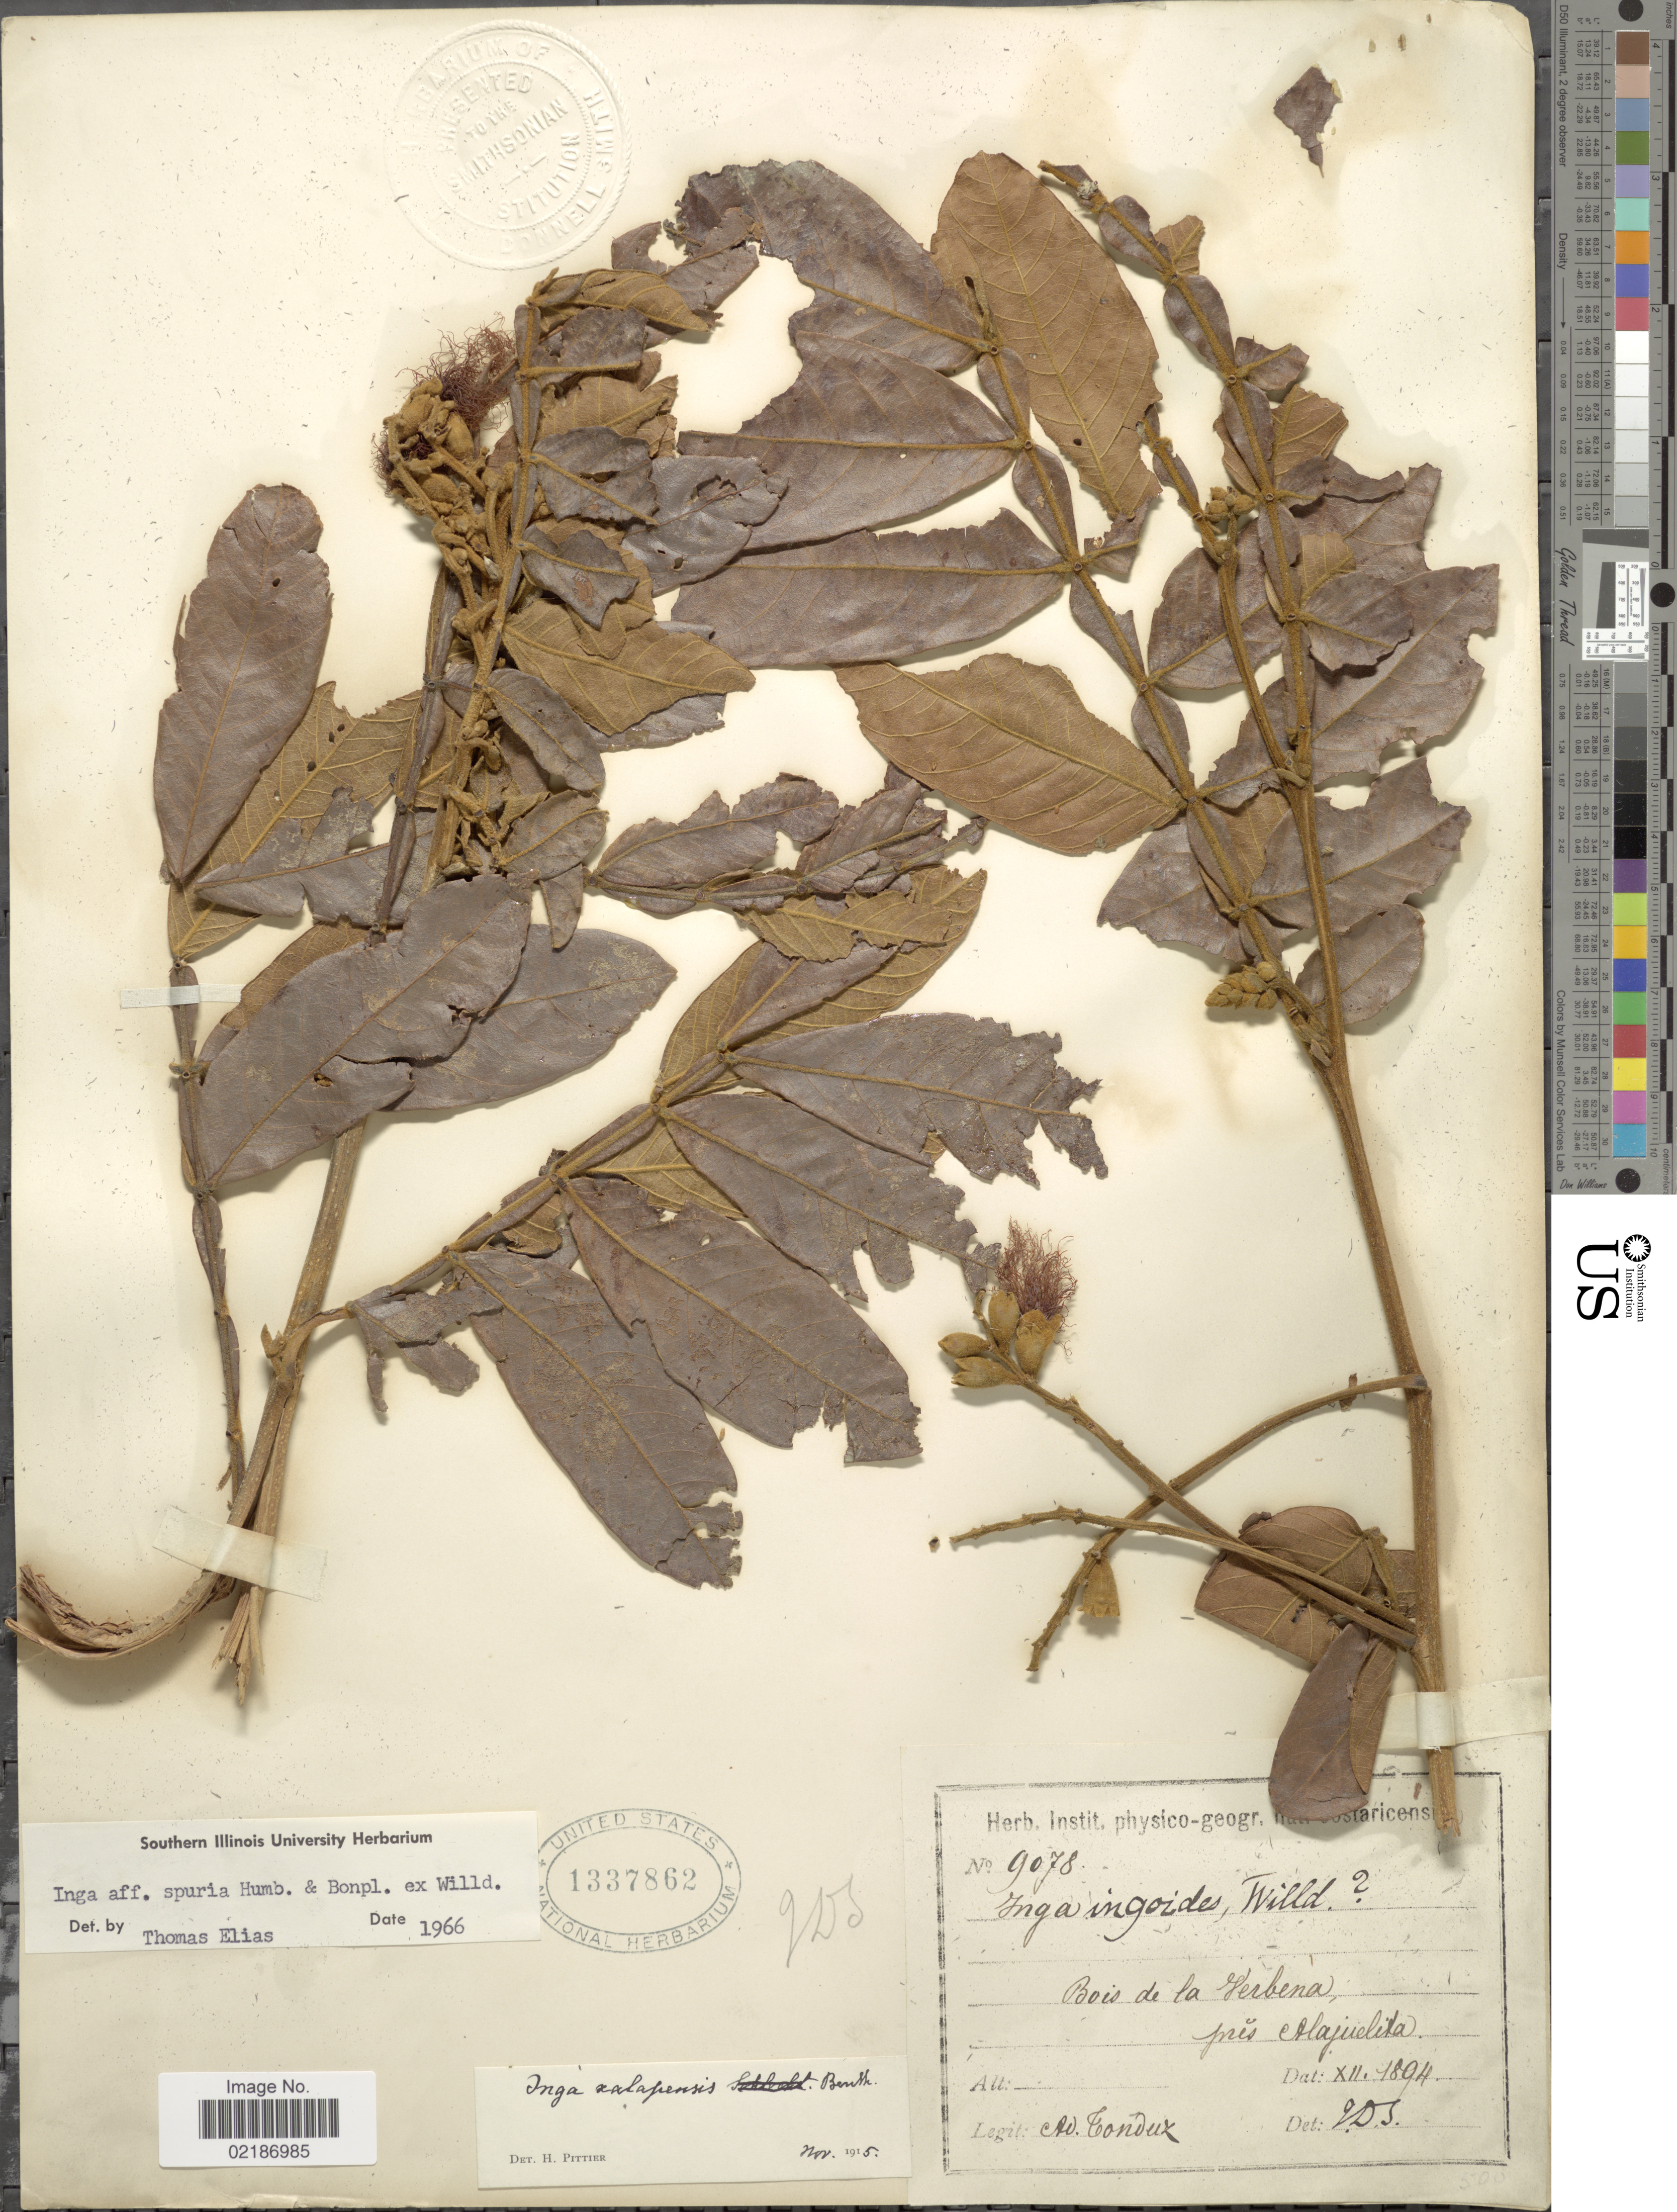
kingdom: Plantae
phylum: Tracheophyta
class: Magnoliopsida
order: Fabales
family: Fabaceae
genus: Inga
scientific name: Inga vera subsp. vera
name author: Willd.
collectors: A. Tonduz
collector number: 9078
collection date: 1894-12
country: Costa Rica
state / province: Alajuela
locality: Bois de la Yerbena, pres Alajuelita.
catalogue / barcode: US 1337862